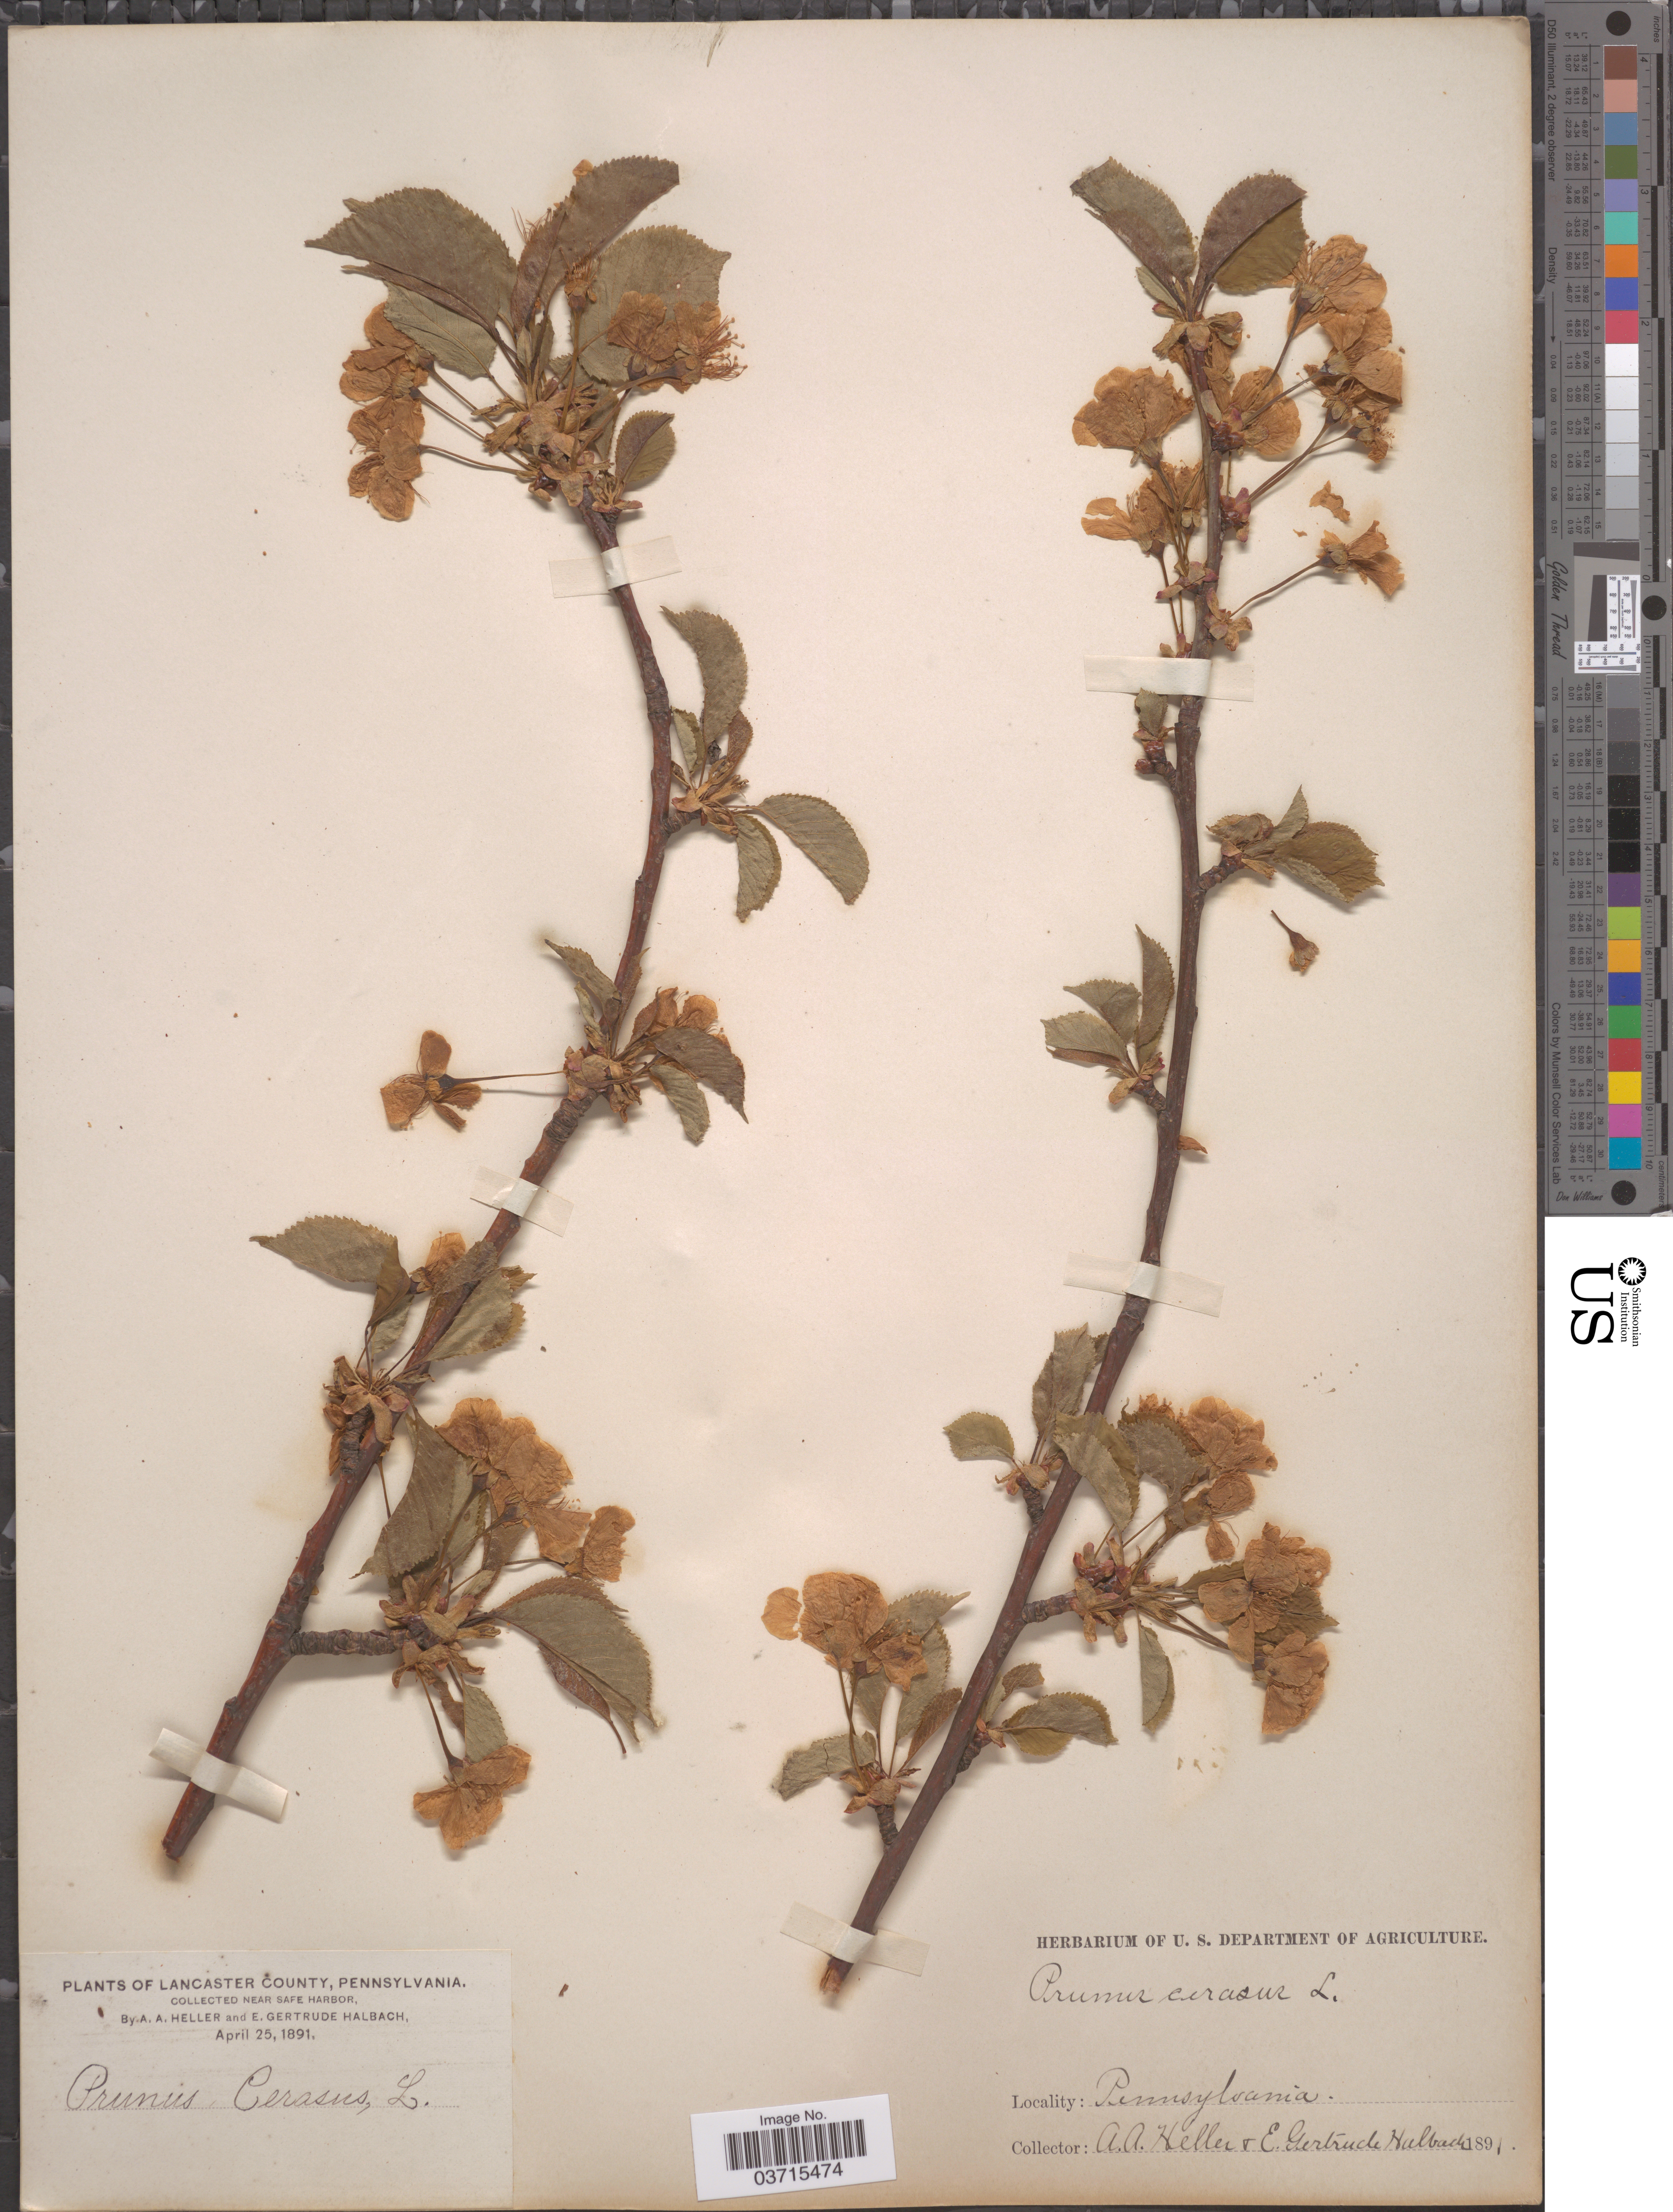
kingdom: Plantae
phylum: Tracheophyta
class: Magnoliopsida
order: Rosales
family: Rosaceae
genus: Prunus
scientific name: Prunus cerasus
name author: L.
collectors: A. A. Heller & E. G. Halbach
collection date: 1891-04-25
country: United States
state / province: Pennsylvania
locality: Lancaster County. Near Safe Harbor.